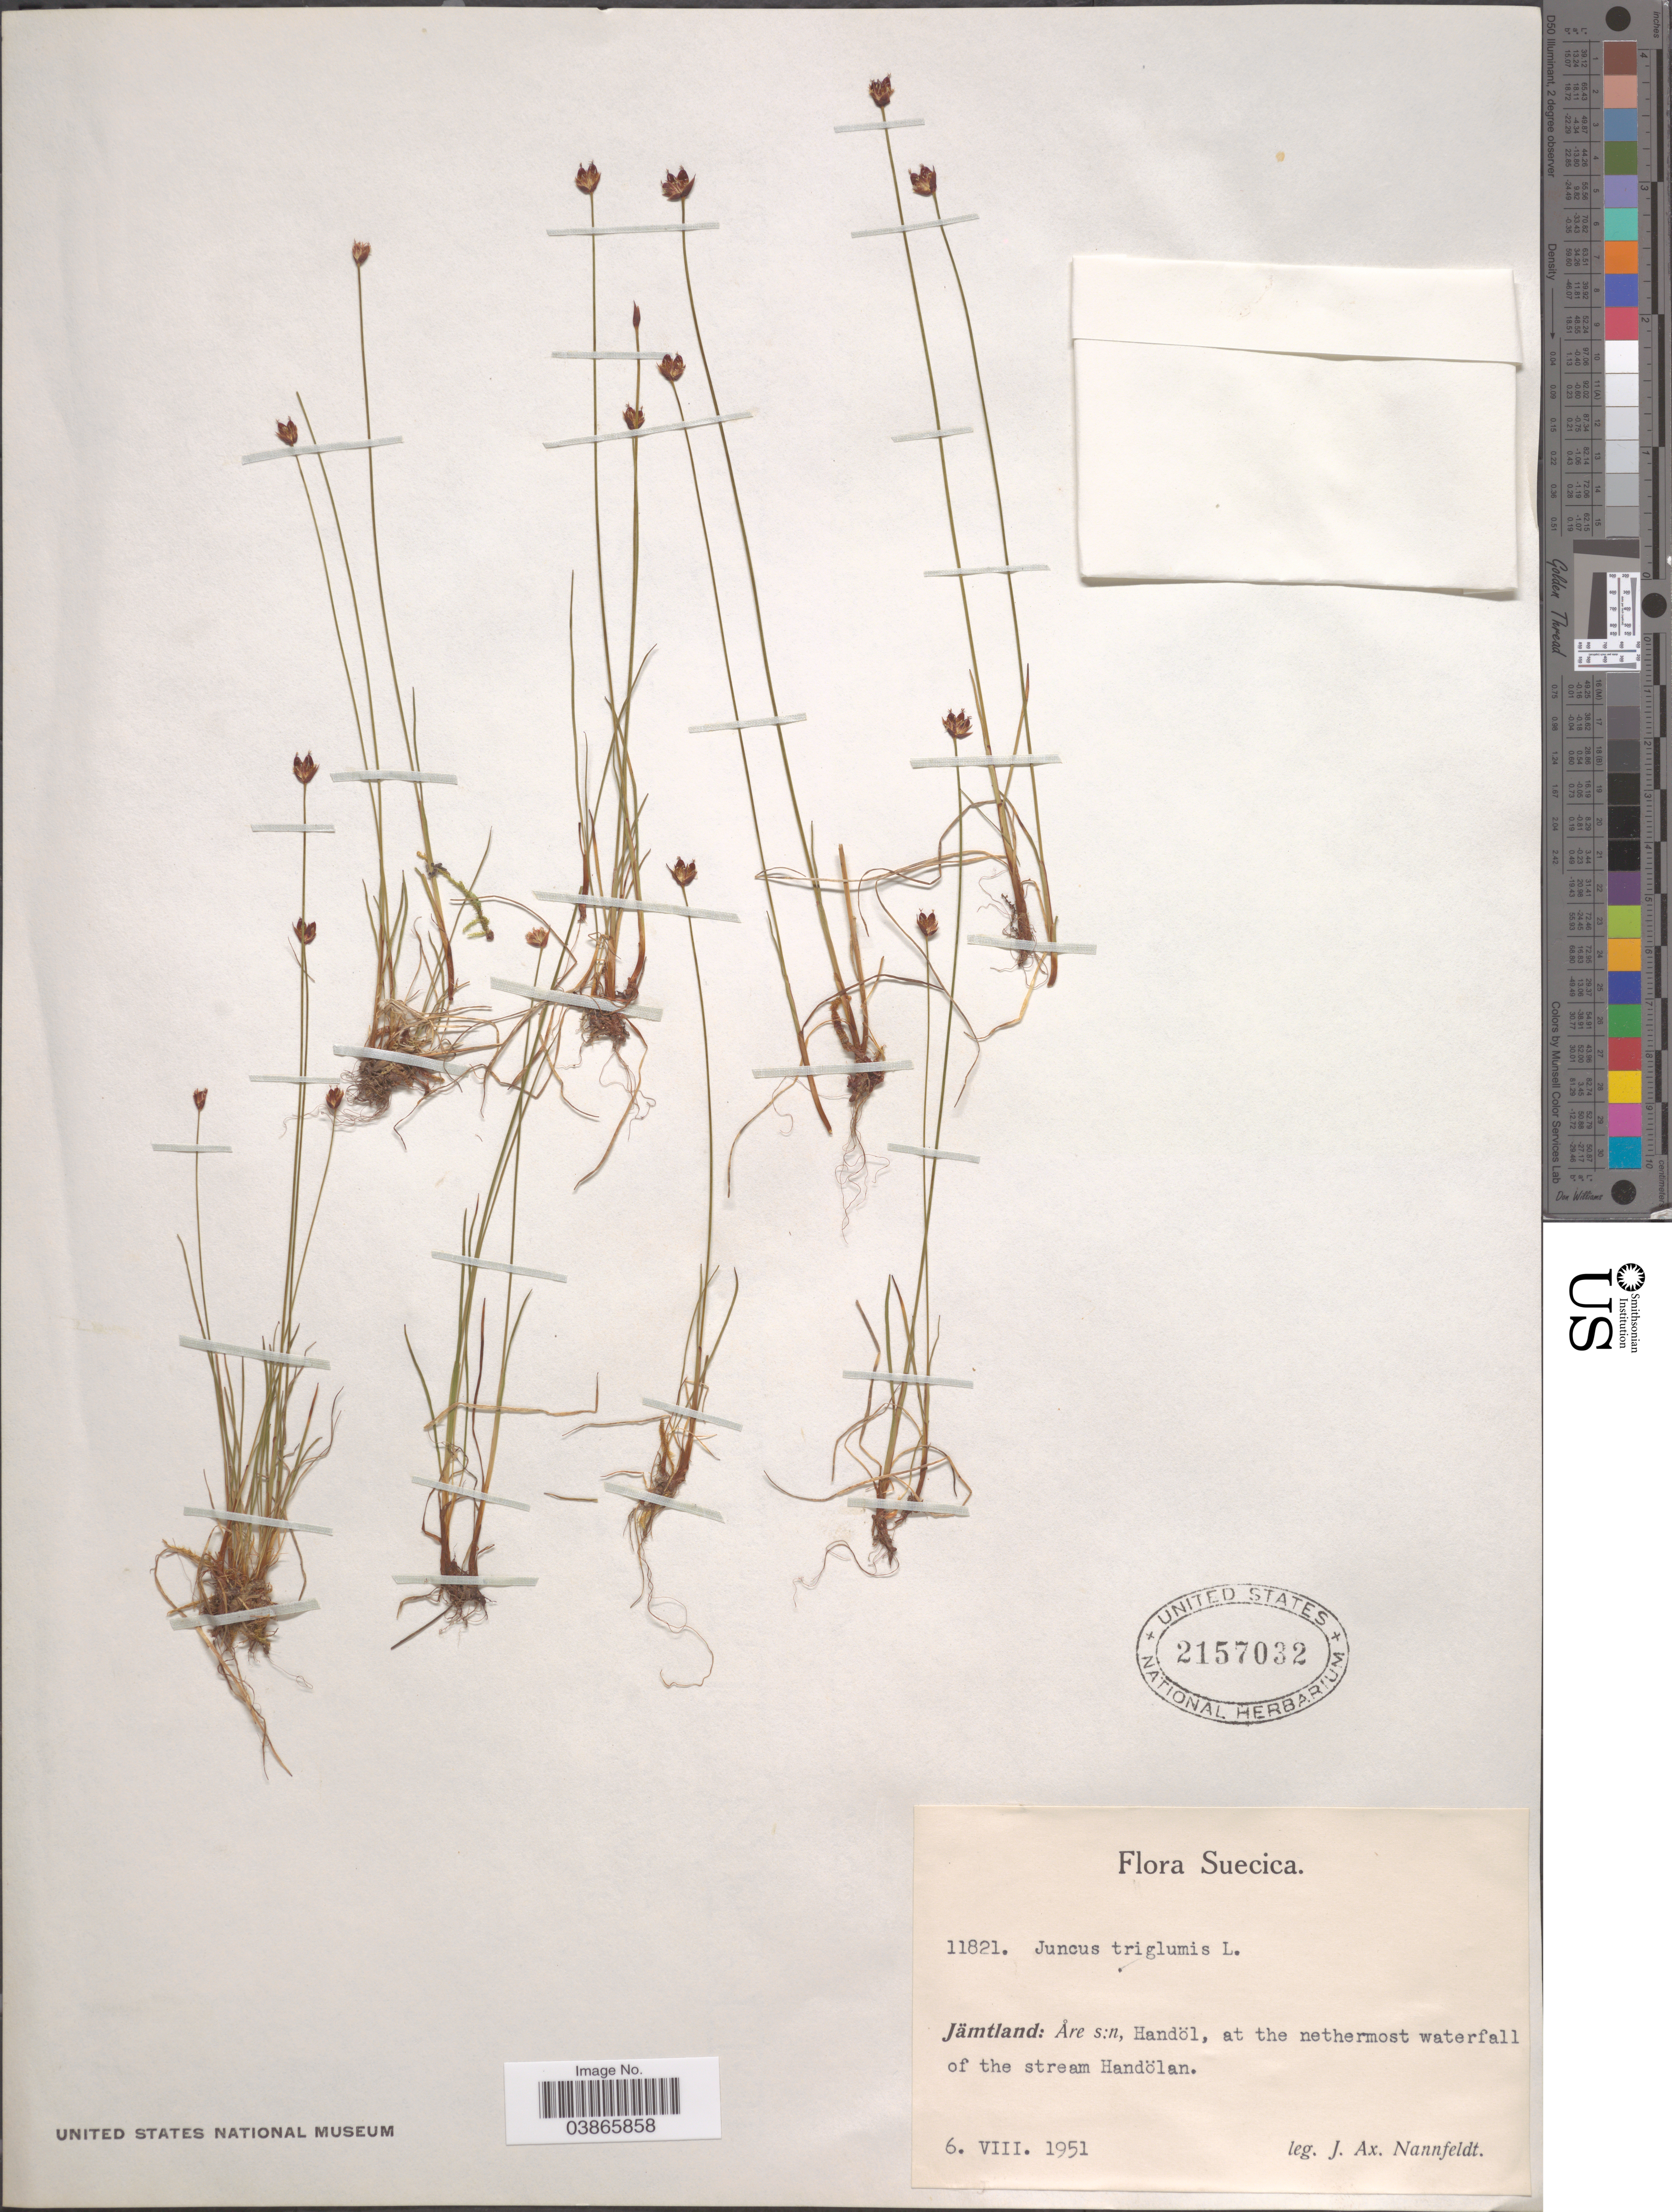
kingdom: Plantae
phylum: Tracheophyta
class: Liliopsida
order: Poales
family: Juncaceae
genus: Juncus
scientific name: Juncus triglumis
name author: L.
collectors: J. Nannfeldt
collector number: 11821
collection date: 1951-08-06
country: Sweden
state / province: Jämtland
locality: Suecica. Jämtland: Åre s:n, Handöl, at the nethermost waterfall of the stream Handölan.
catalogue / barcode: US 2157032